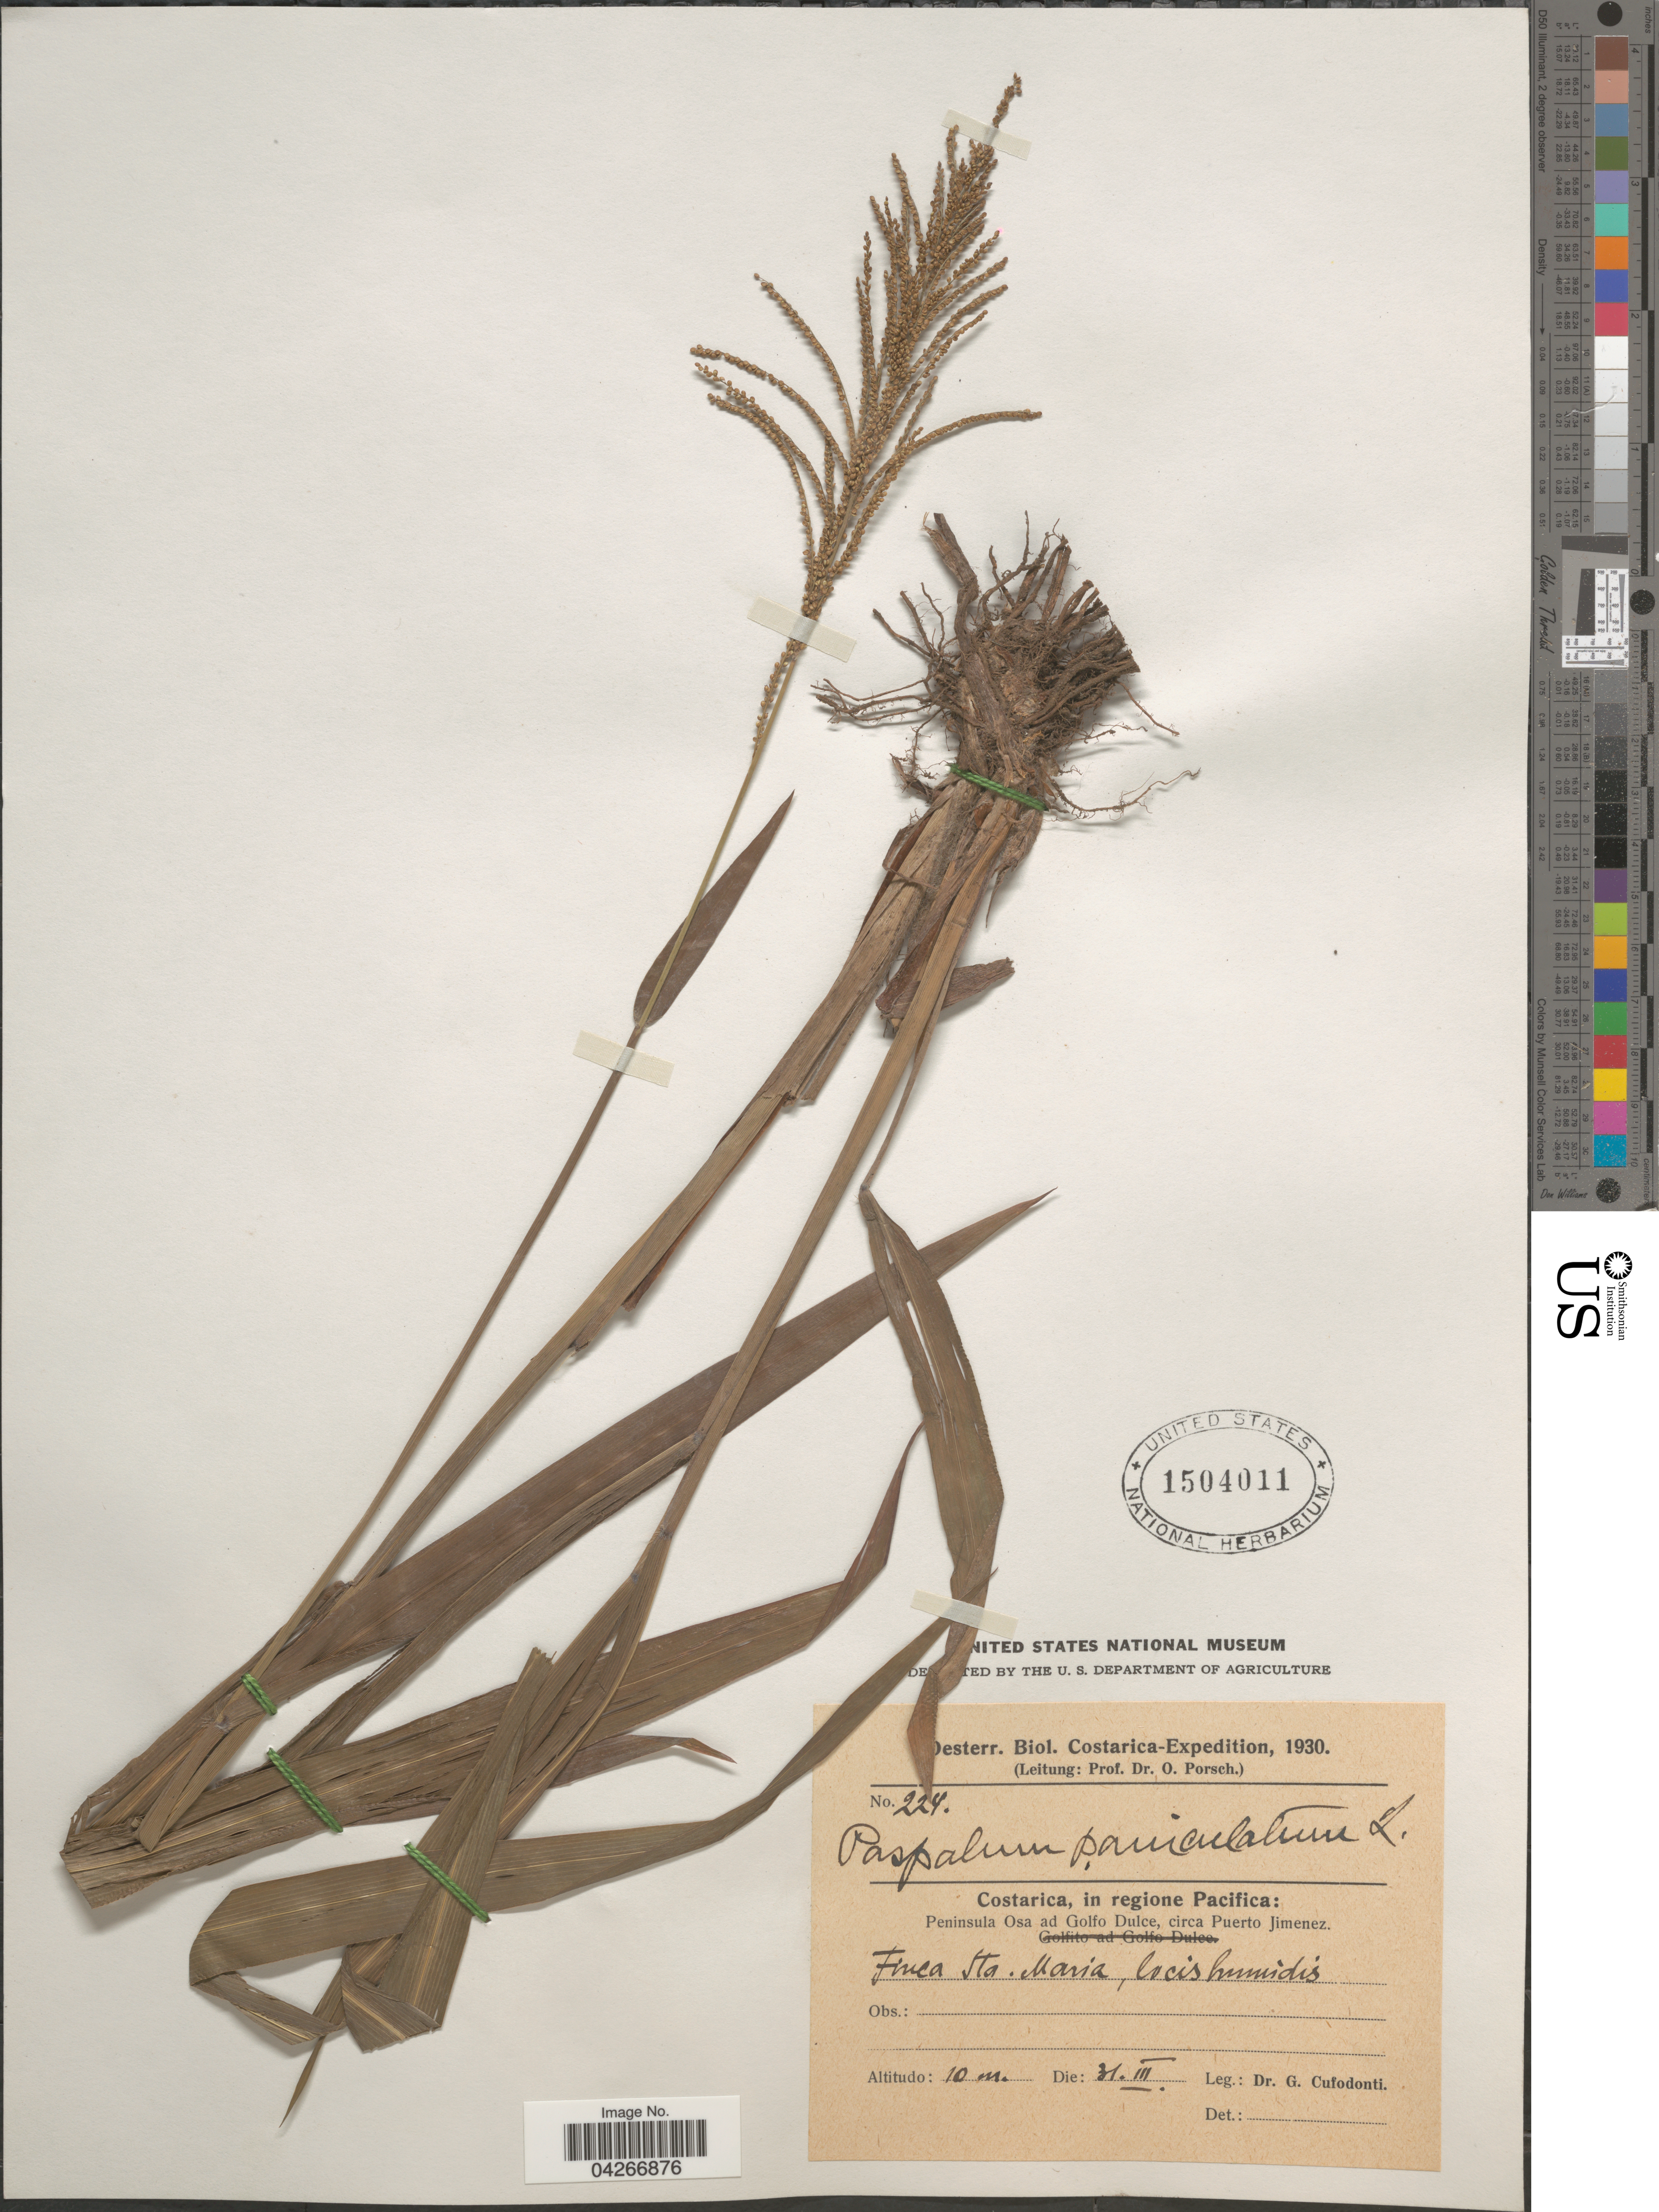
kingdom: Plantae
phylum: Tracheophyta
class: Liliopsida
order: Poales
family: Poaceae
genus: Paspalum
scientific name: Paspalum paniculatum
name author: L.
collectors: G. Cufodonti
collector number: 224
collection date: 1930-03-31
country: Costa Rica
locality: Oesterr. Biol. Costarica-Expedition, 1930. In regione Pacifica: Peninsula Osa ad Golfo Dulce, circa Puerto Jimenez. Finca Sta. Maria, locis humidis.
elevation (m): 10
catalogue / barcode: US 1504011